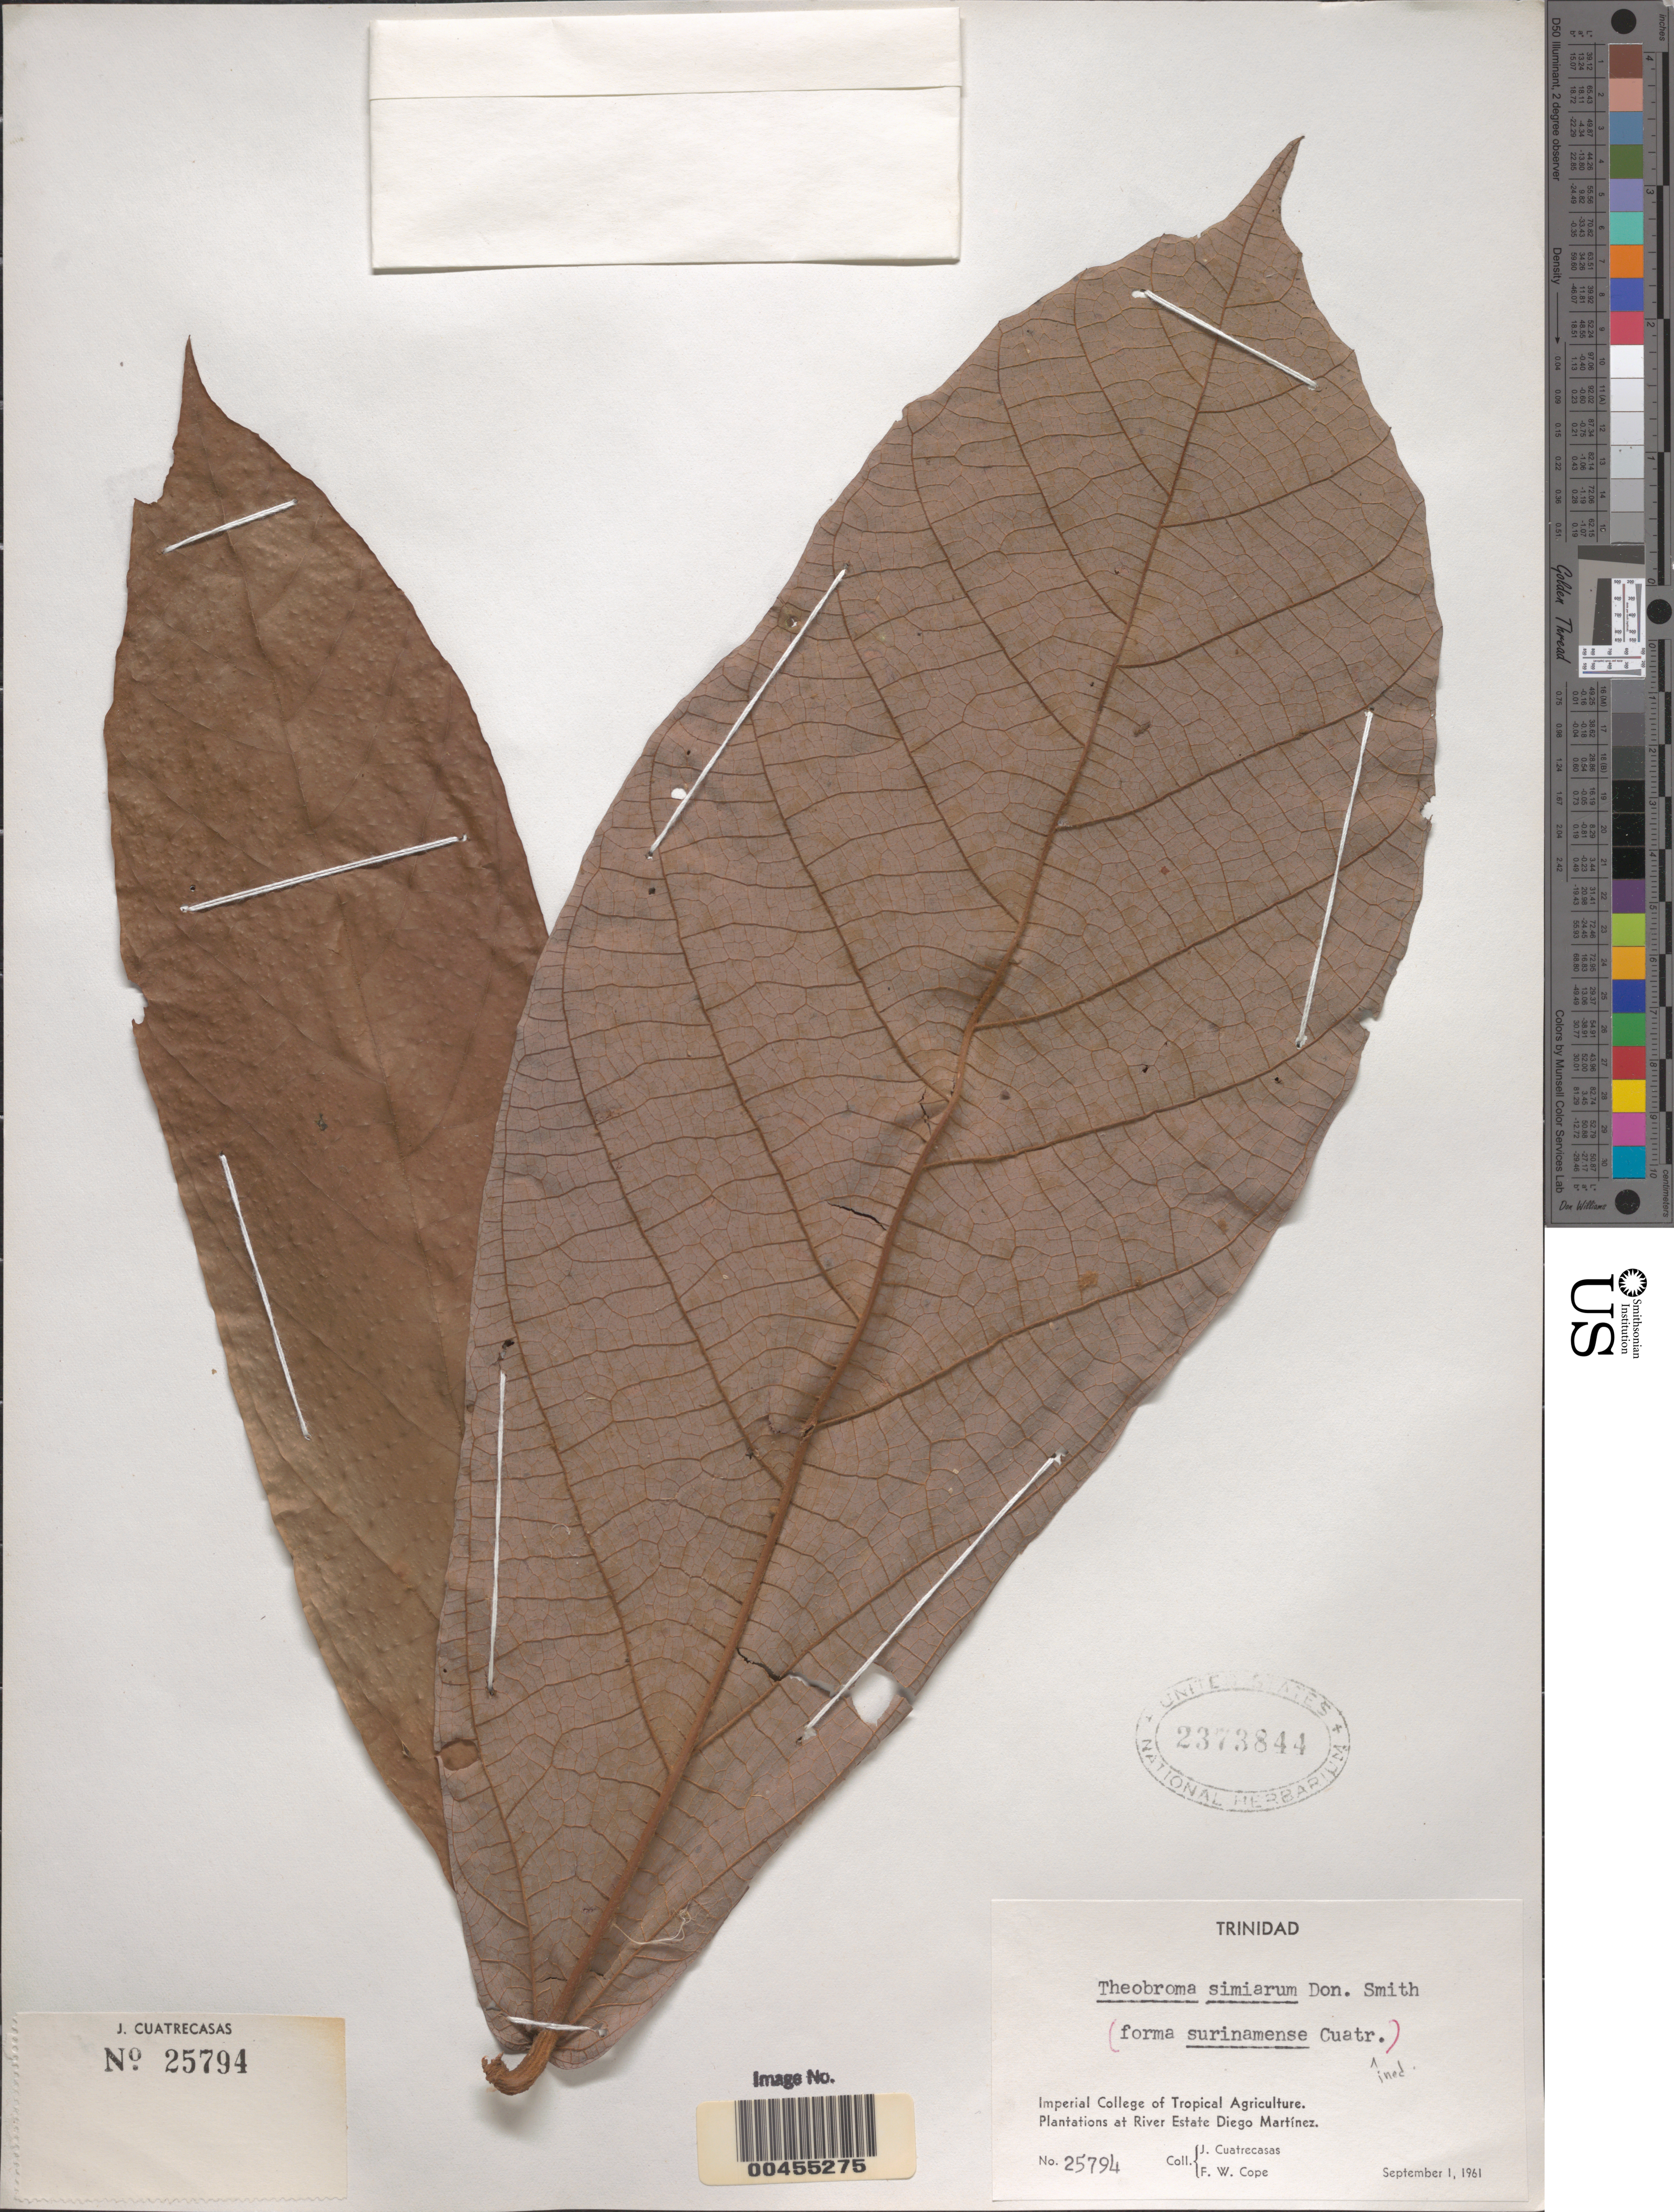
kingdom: Plantae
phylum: Tracheophyta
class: Magnoliopsida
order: Malvales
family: Malvaceae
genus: Theobroma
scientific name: Theobroma simiarum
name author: Donn. Sm.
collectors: J. Cuatrecasas & F. Cope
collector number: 25794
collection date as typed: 01 Sep 1961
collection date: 1961-09-01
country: Trinidad and Tobago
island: Trinidad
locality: Imperial College of Tropical Agriculture. Plantations at River Estate Diego Martínez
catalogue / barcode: US 2373844